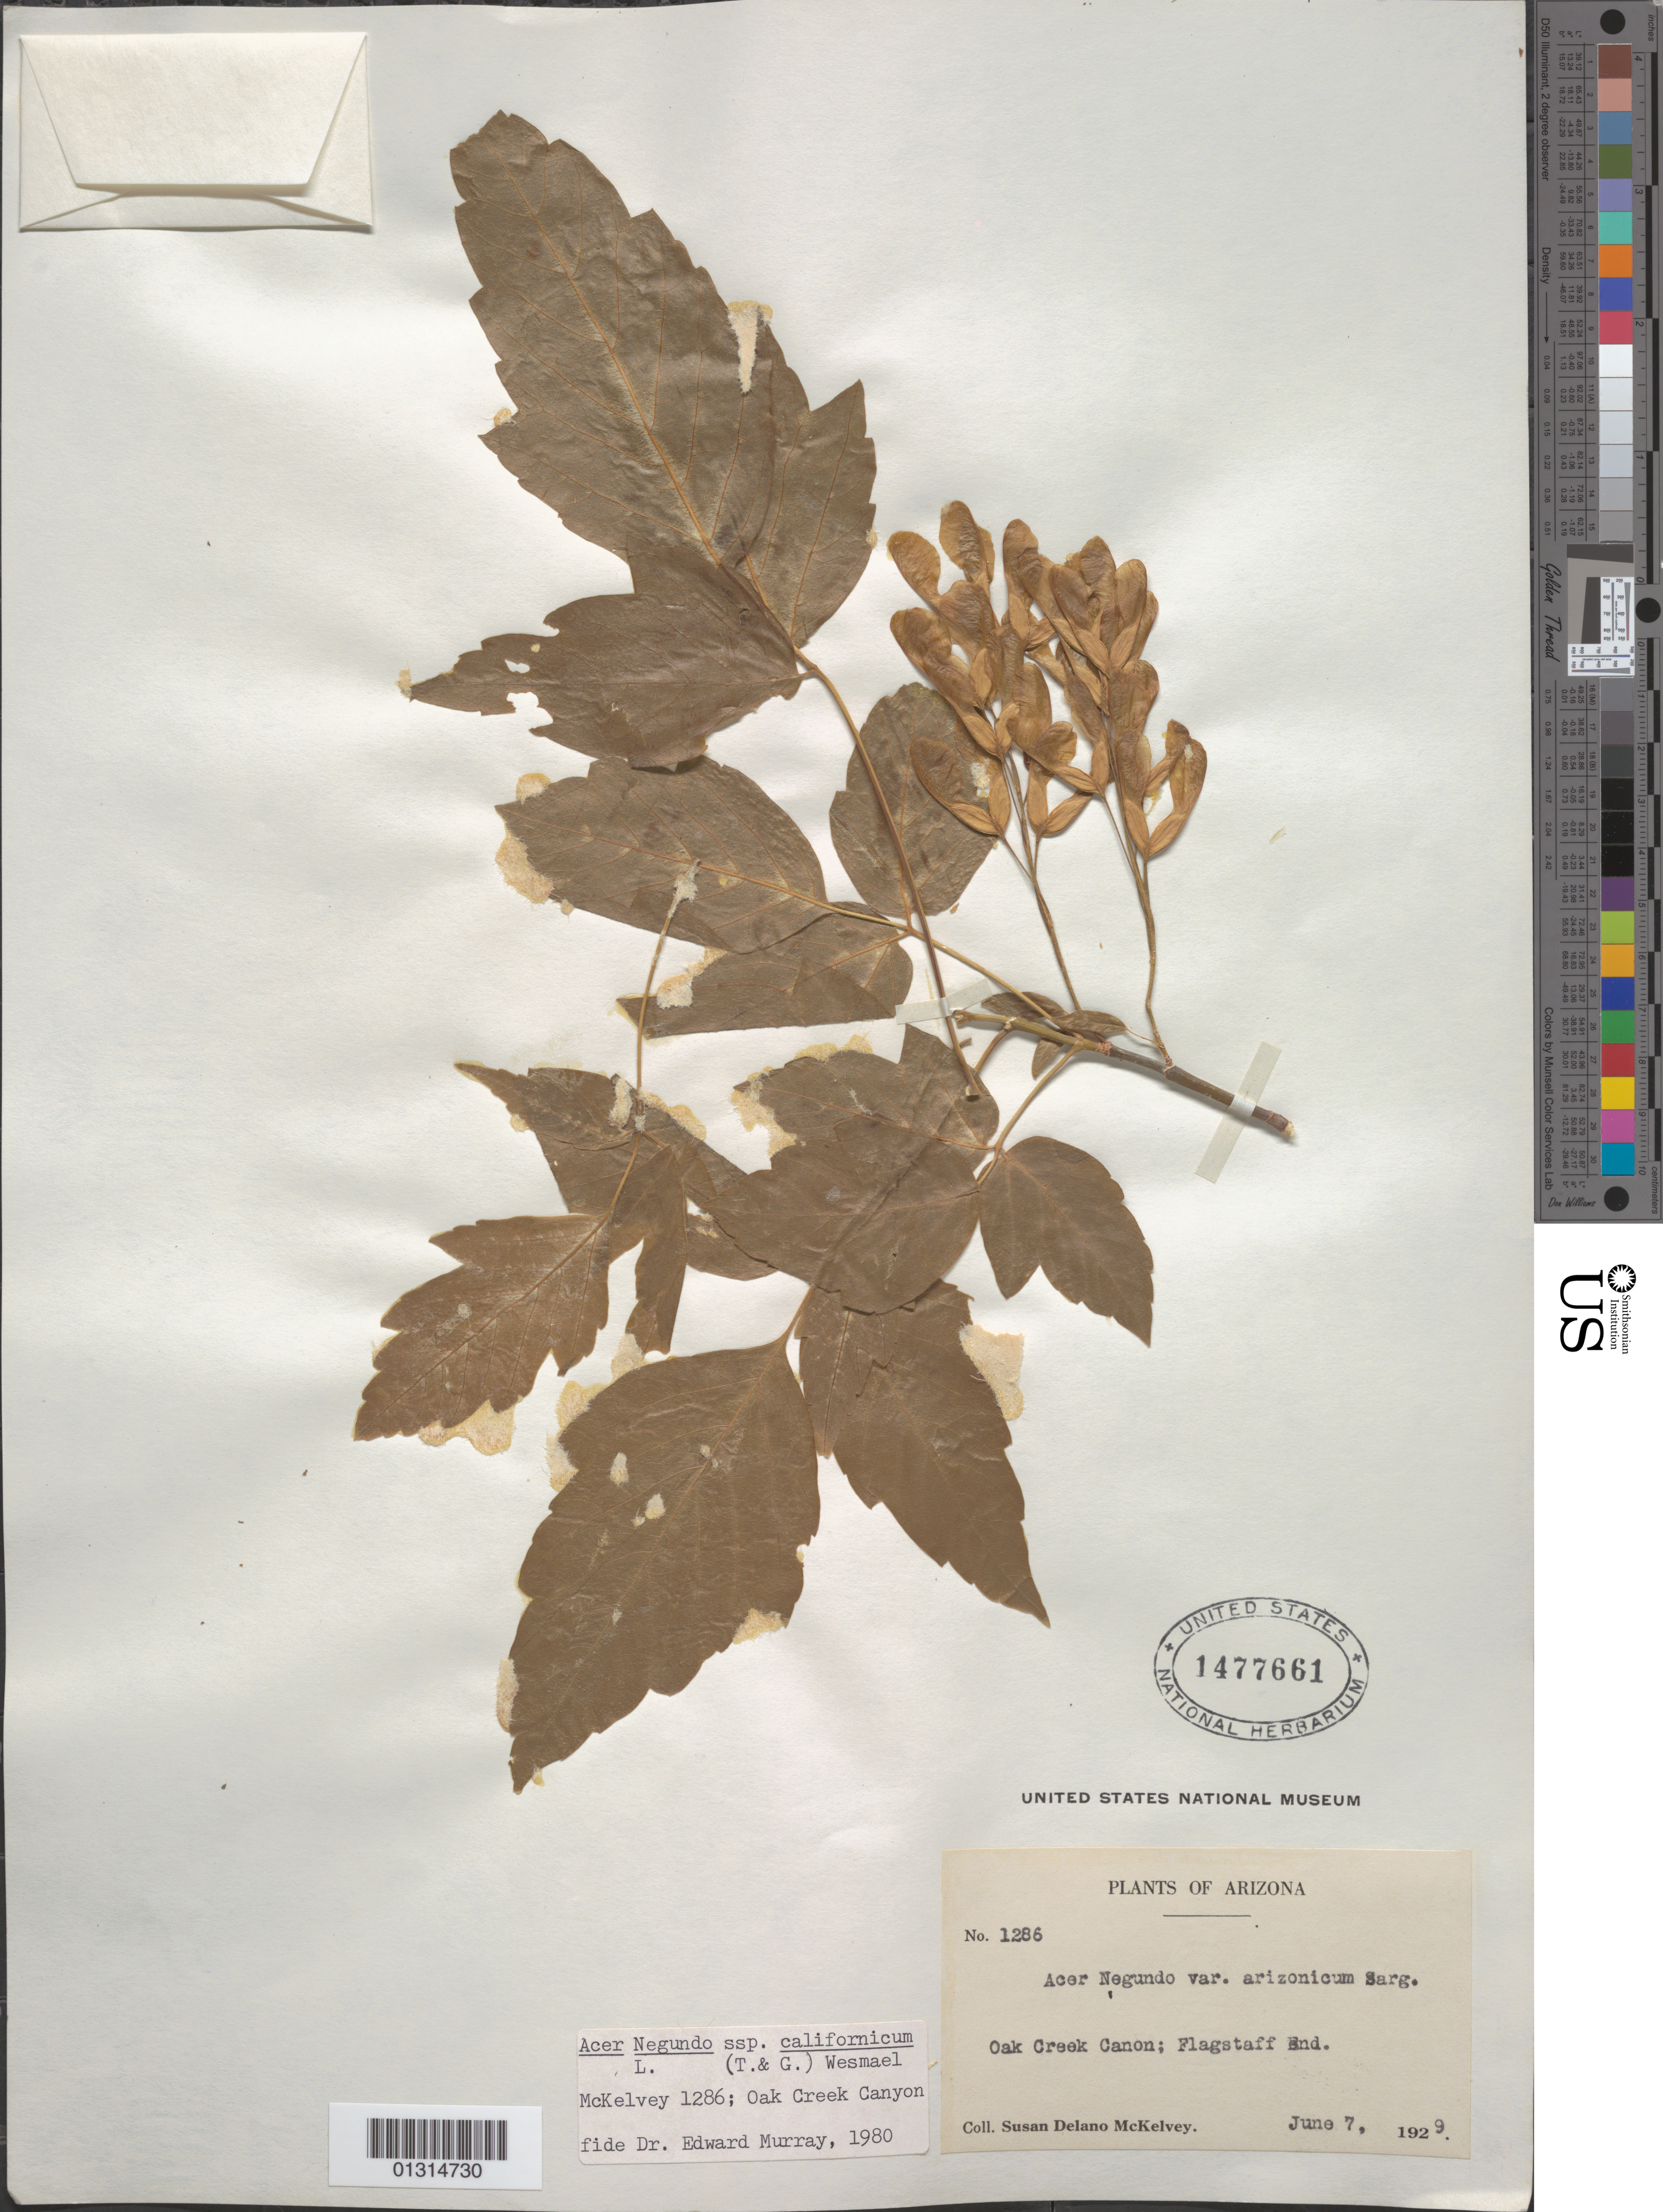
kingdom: Plantae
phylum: Tracheophyta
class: Magnoliopsida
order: Sapindales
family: Sapindaceae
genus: Acer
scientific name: Acer negundo subsp. californicum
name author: (Torr. & A. Gray) Wesm.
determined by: Murray, Edward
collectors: S. A. McKelvey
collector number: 1286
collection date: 1929-06-07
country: United States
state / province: Arizona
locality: Oak Creek Canon; Flagstaff End.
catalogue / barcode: US 1477661